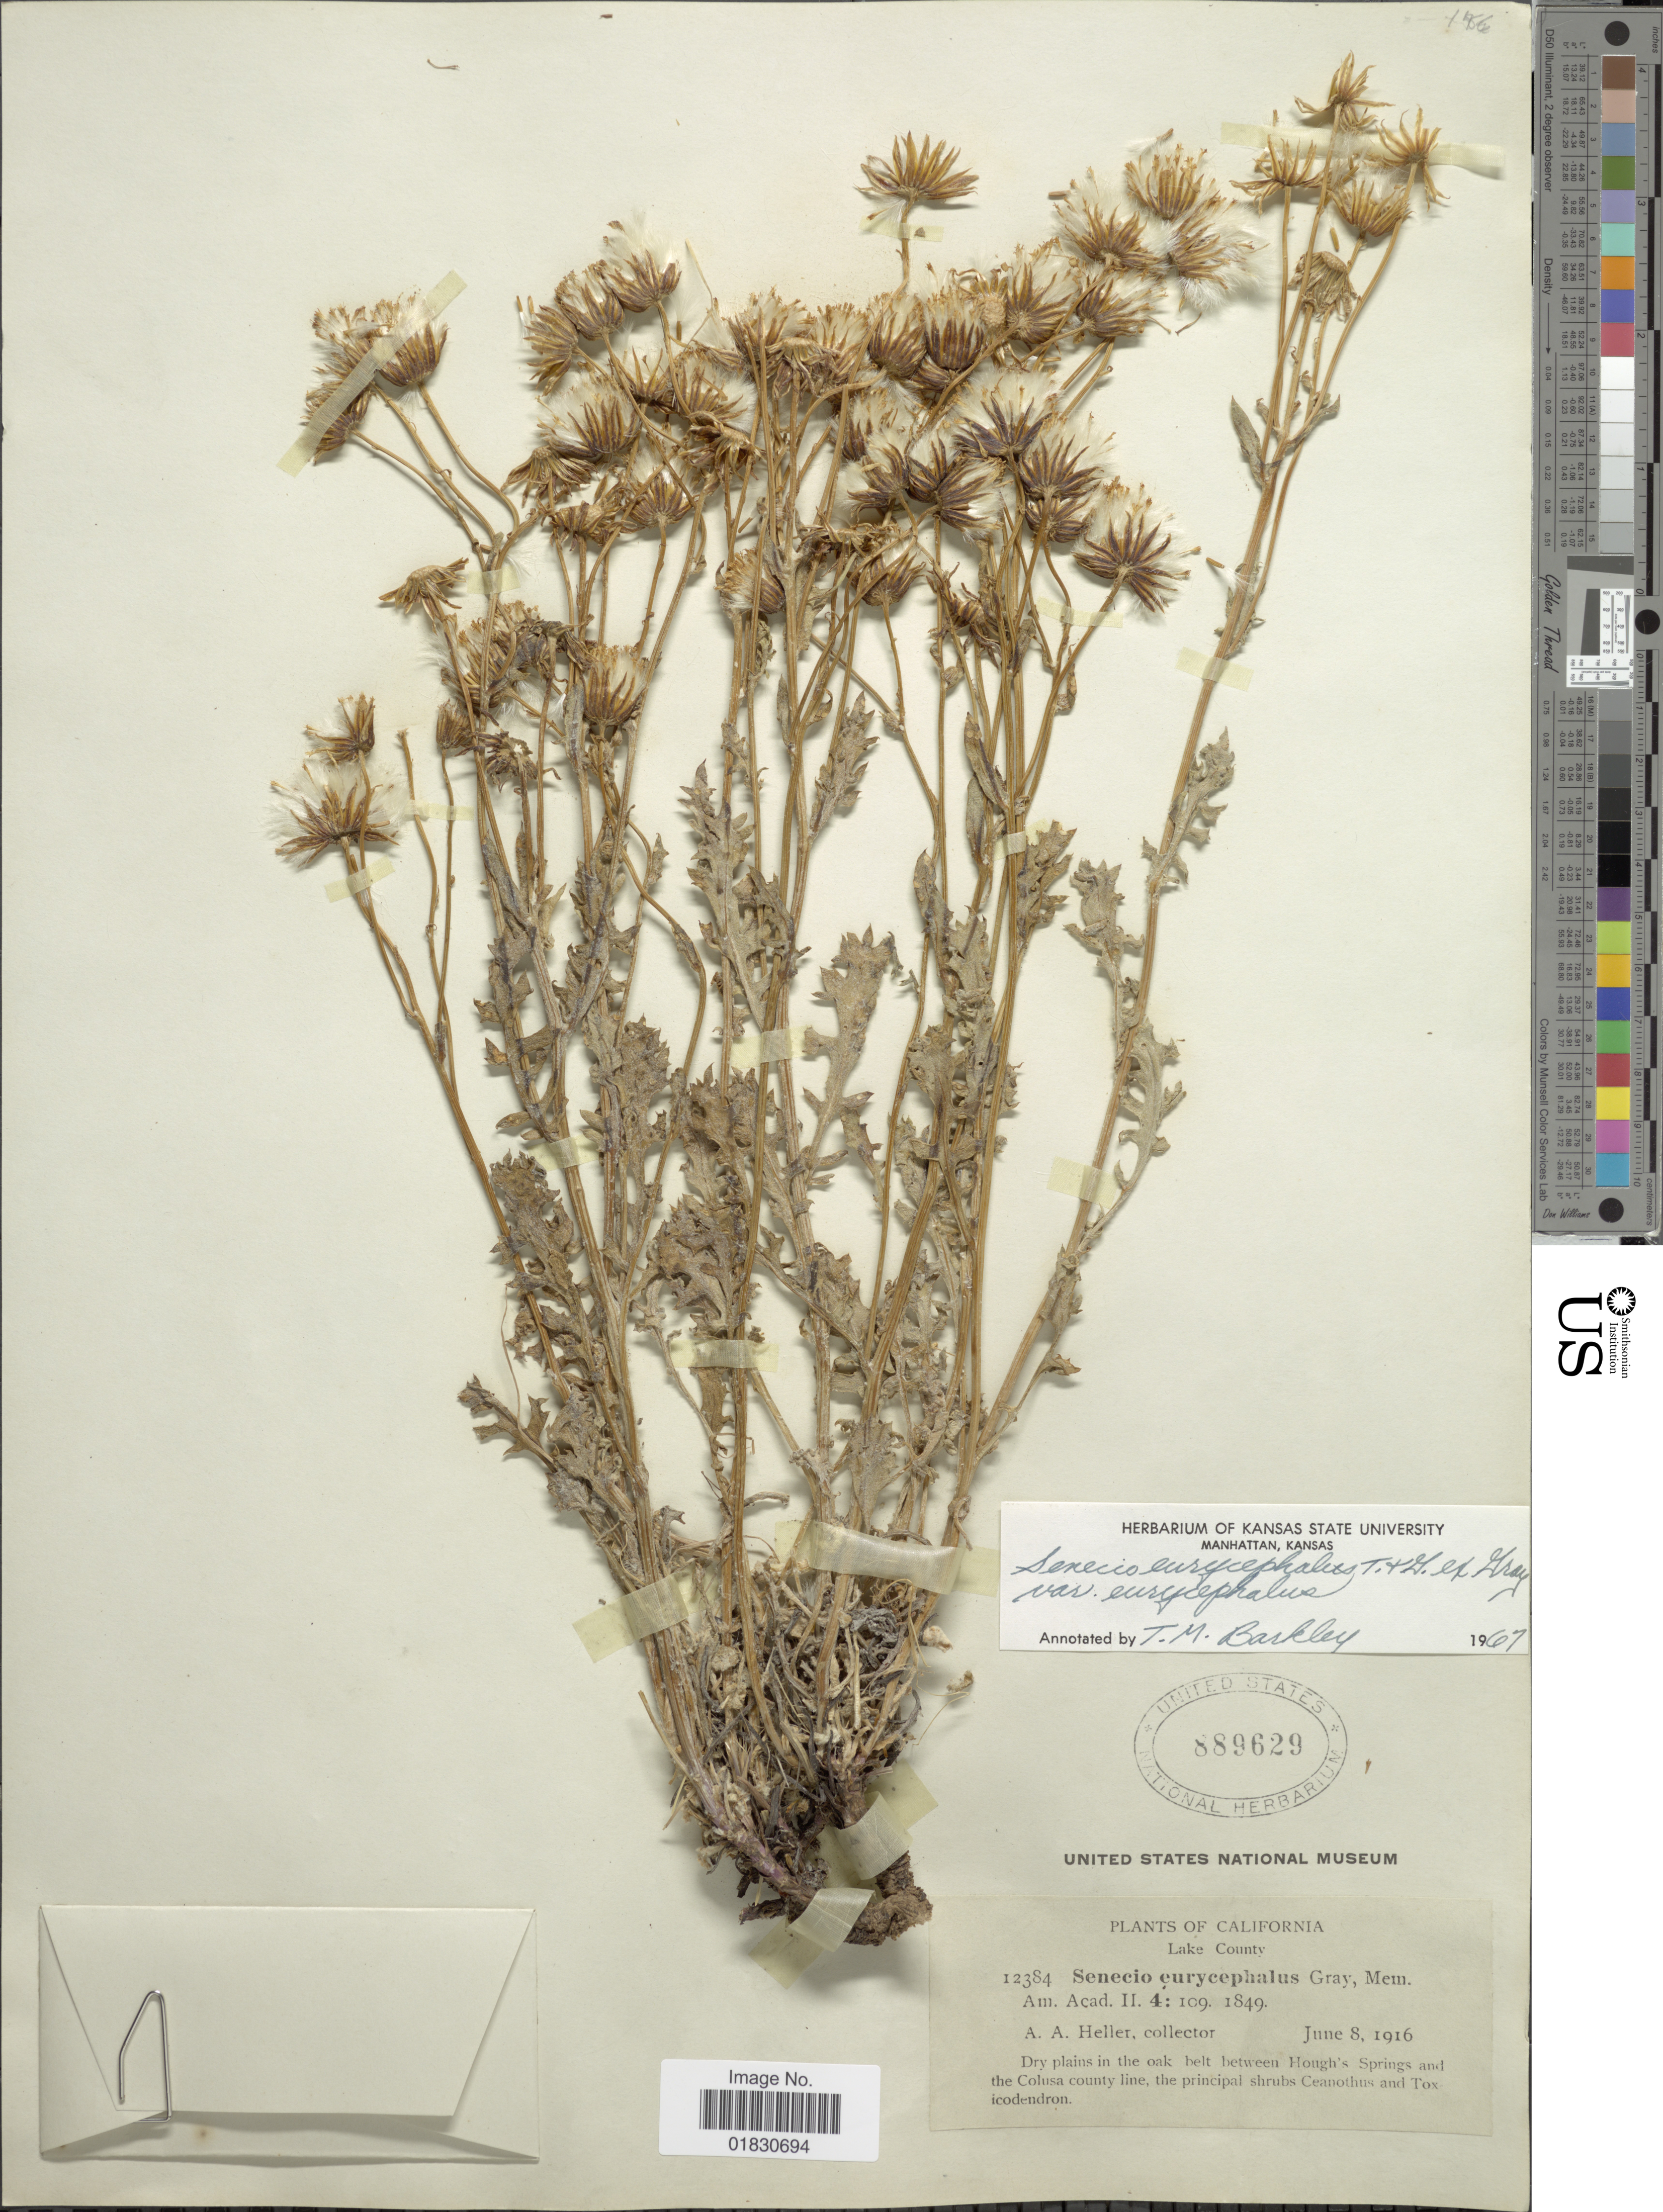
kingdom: Plantae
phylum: Tracheophyta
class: Magnoliopsida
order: Asterales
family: Asteraceae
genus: Packera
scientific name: Packera eurycephala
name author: (Torr. & A. Gray) W.A. Weber & Á. Löve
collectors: A. A. Heller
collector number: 12384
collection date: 1916-06-08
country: United States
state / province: California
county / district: Lake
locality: Lake County, Dry plains in the oak belt between Hough's Springs and the Colusa county line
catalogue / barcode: US 889629